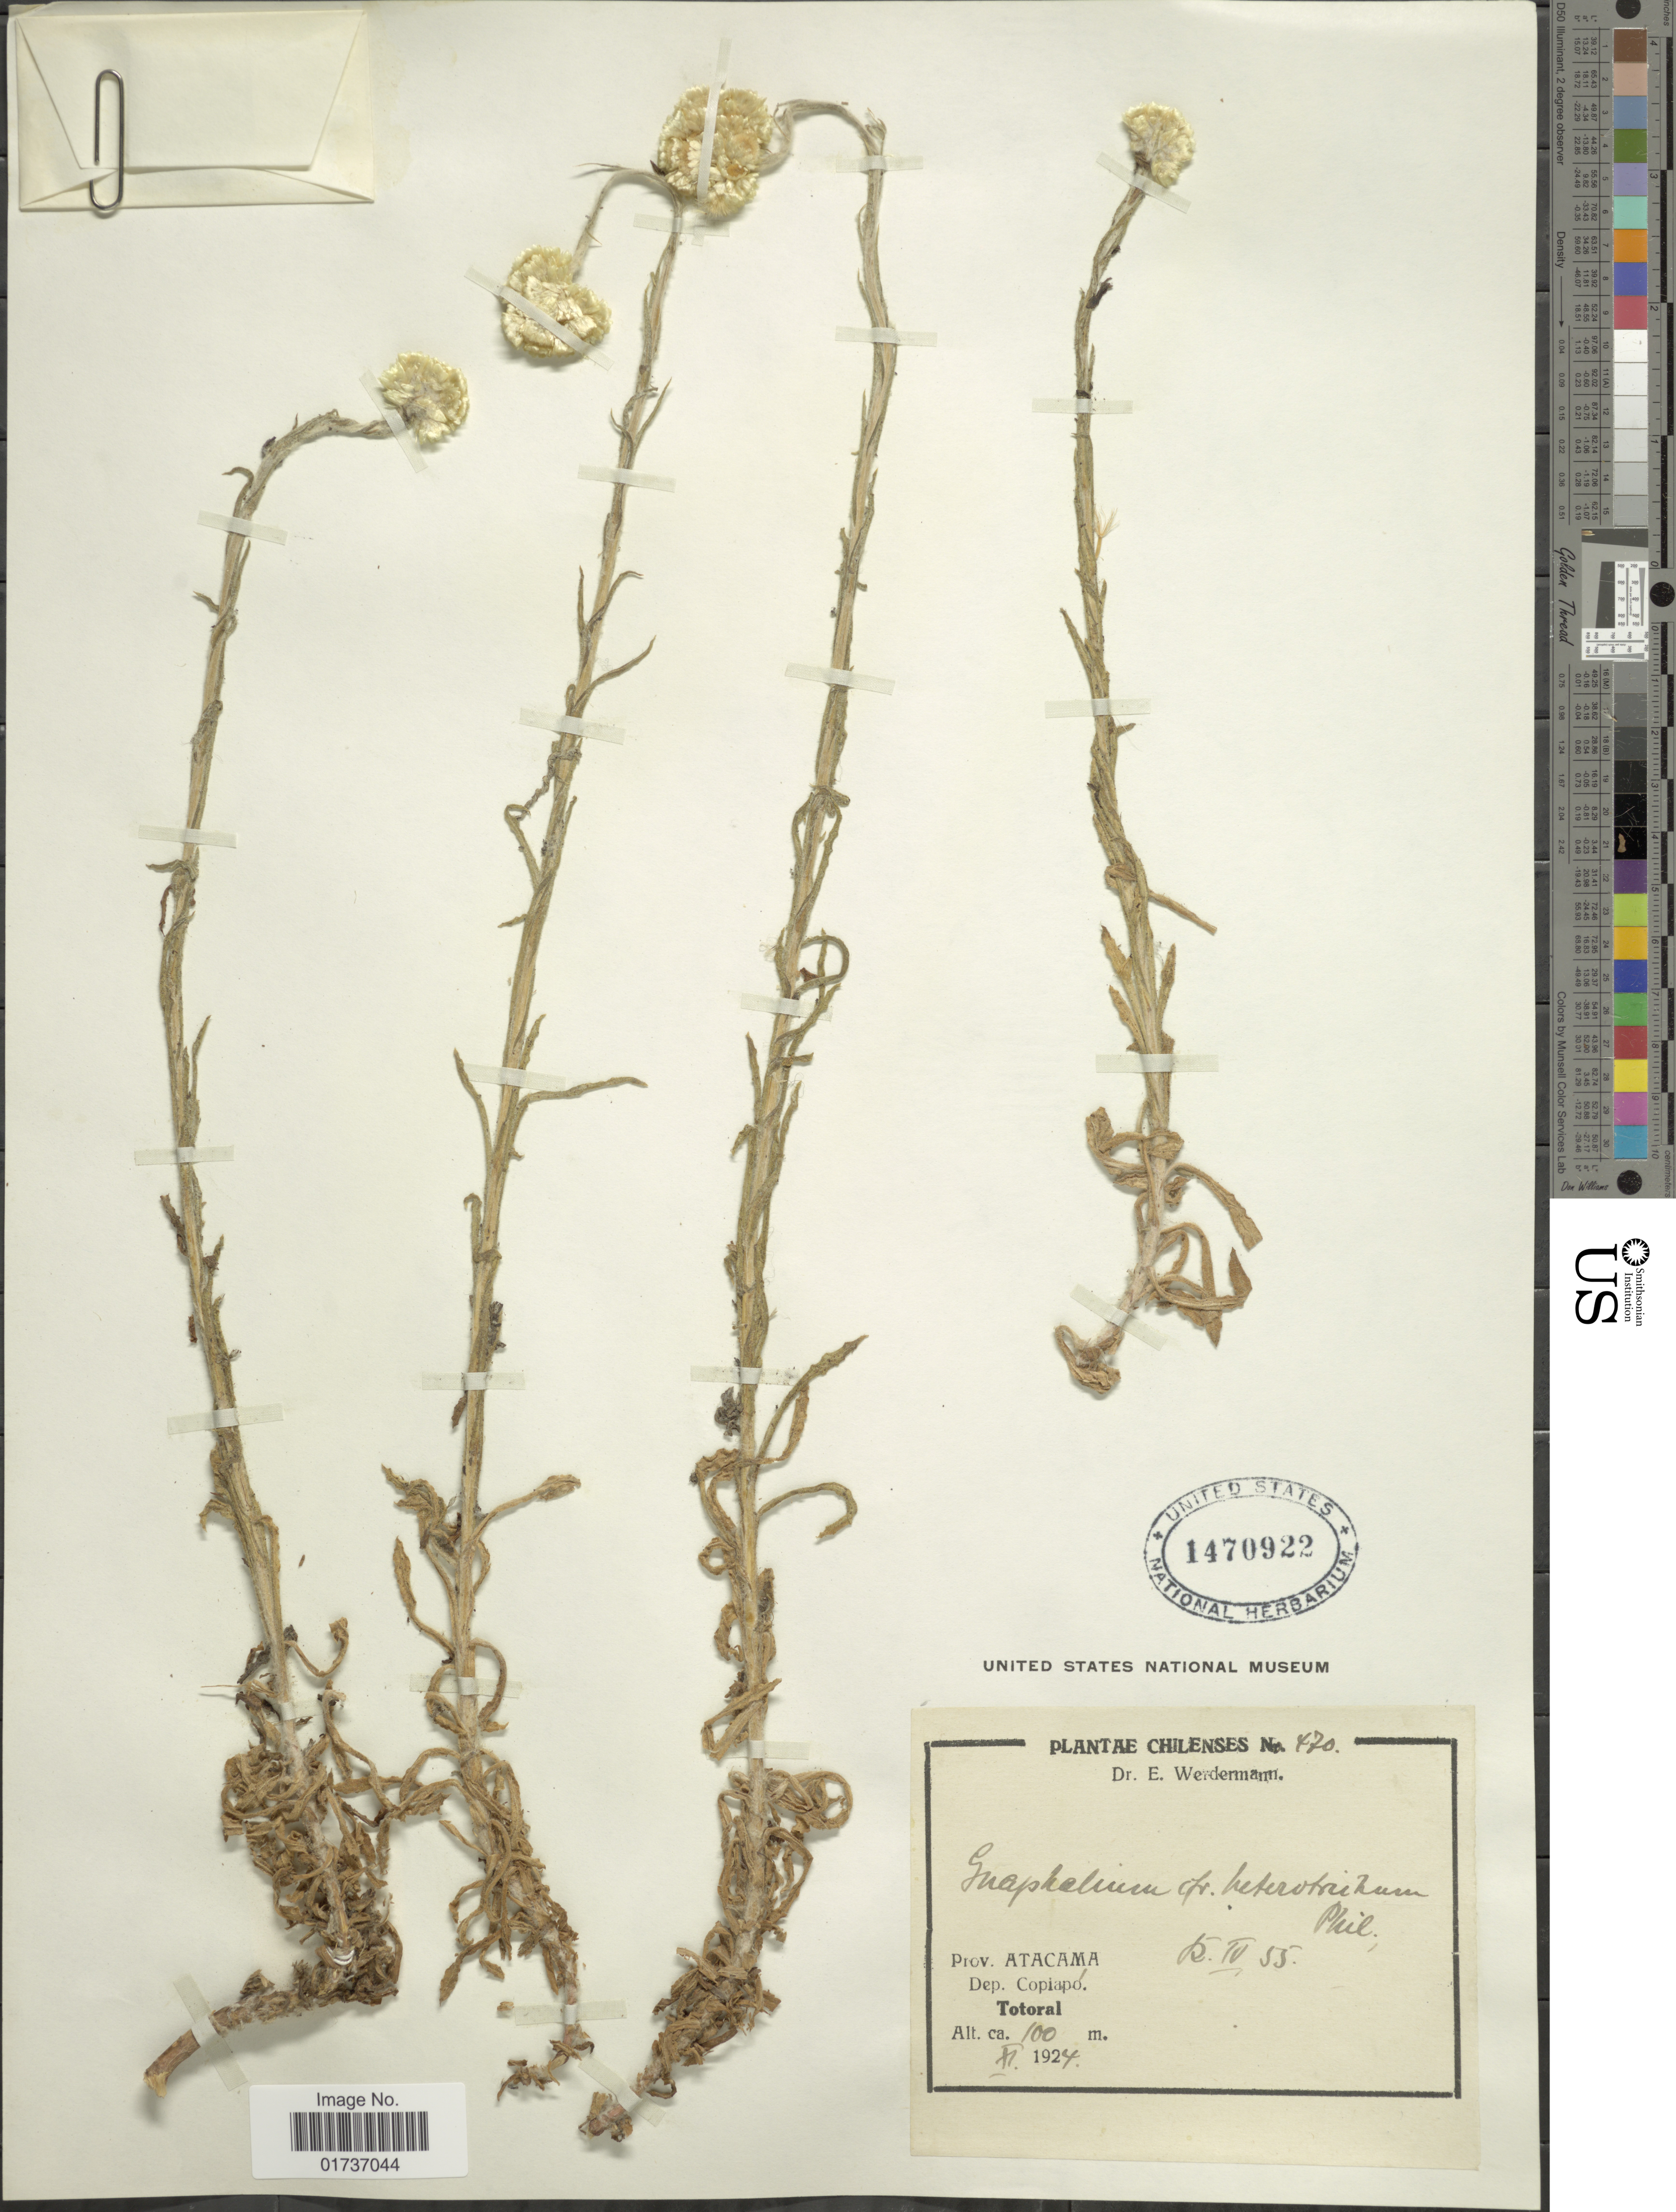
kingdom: Plantae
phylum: Tracheophyta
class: Magnoliopsida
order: Asterales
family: Asteraceae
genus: Gnaphalium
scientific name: Gnaphalium heterotrichum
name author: Phil.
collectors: E. Wedermann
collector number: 470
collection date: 1924-11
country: Chile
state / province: Atacama (III)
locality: Dep. Copiapó, Totoral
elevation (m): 100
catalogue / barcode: US 1470922